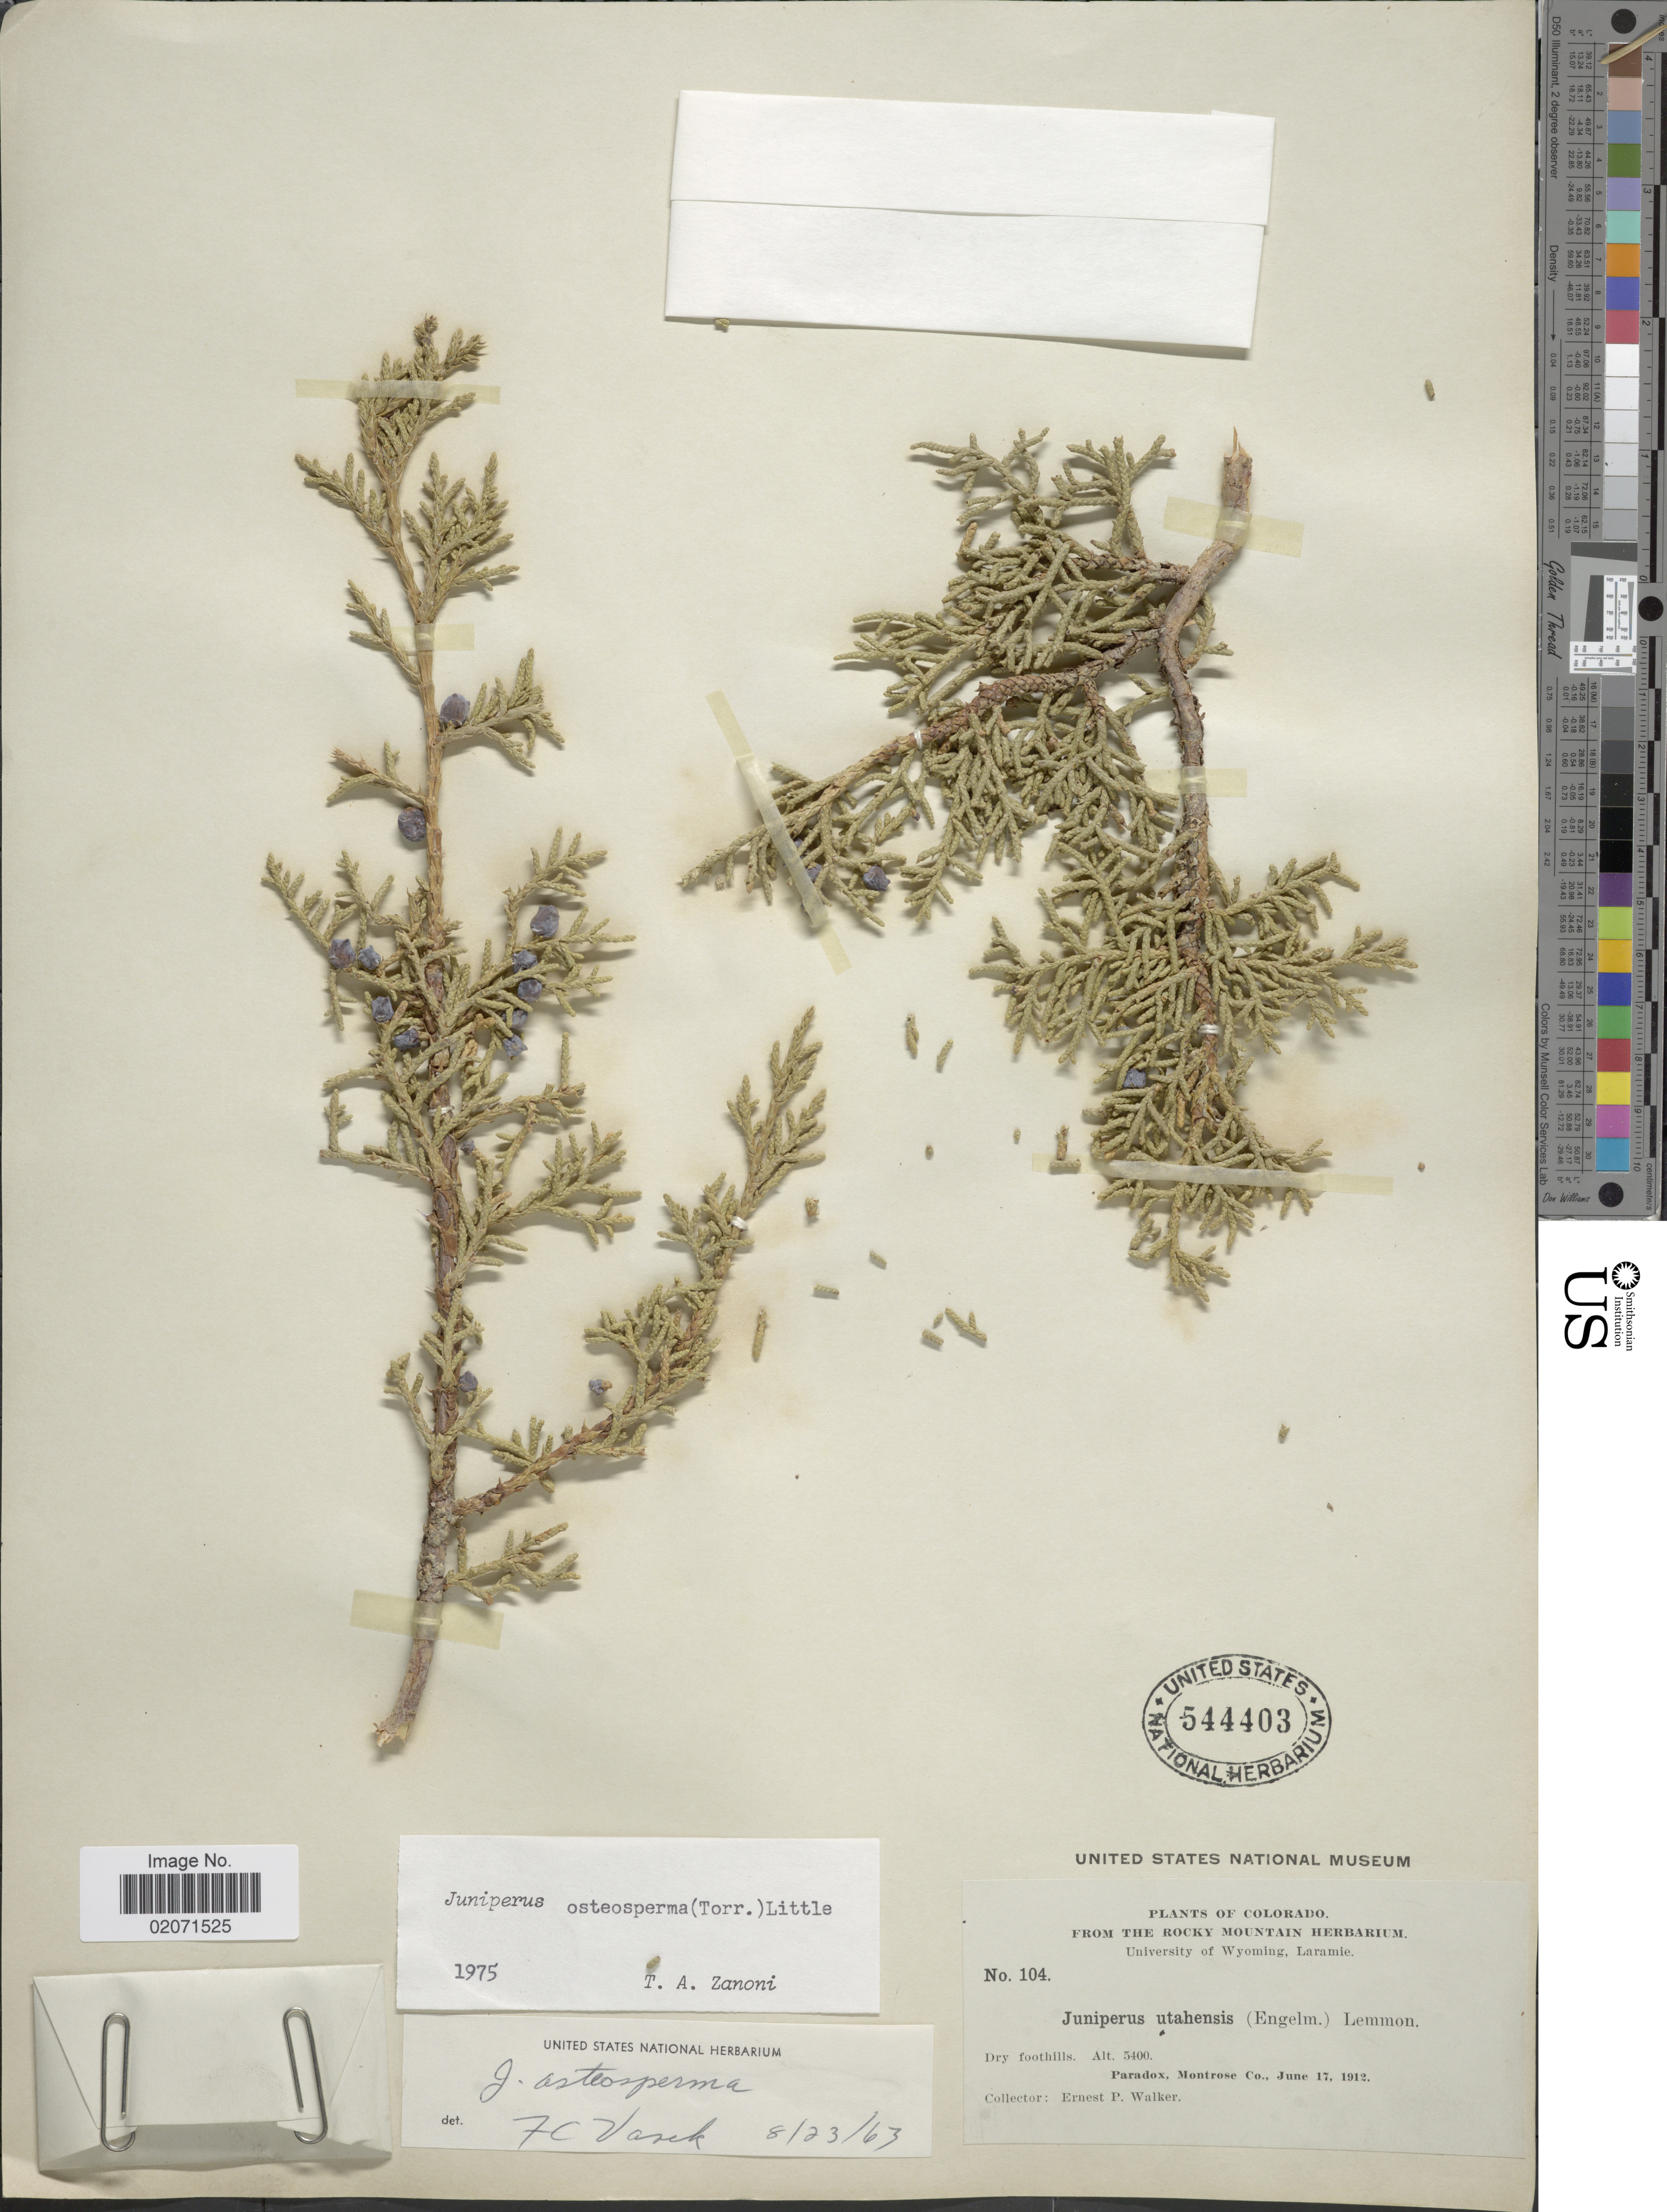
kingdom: Plantae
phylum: Tracheophyta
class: Pinopsida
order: Pinales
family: Cupressaceae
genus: Juniperus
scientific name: Juniperus osteosperma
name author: (Torr.) Little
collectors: E. P. Walker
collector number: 104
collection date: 1912-06-17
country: United States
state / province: Colorado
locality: Dry foothills. Paradox, Montrose Co.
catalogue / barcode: US 544403